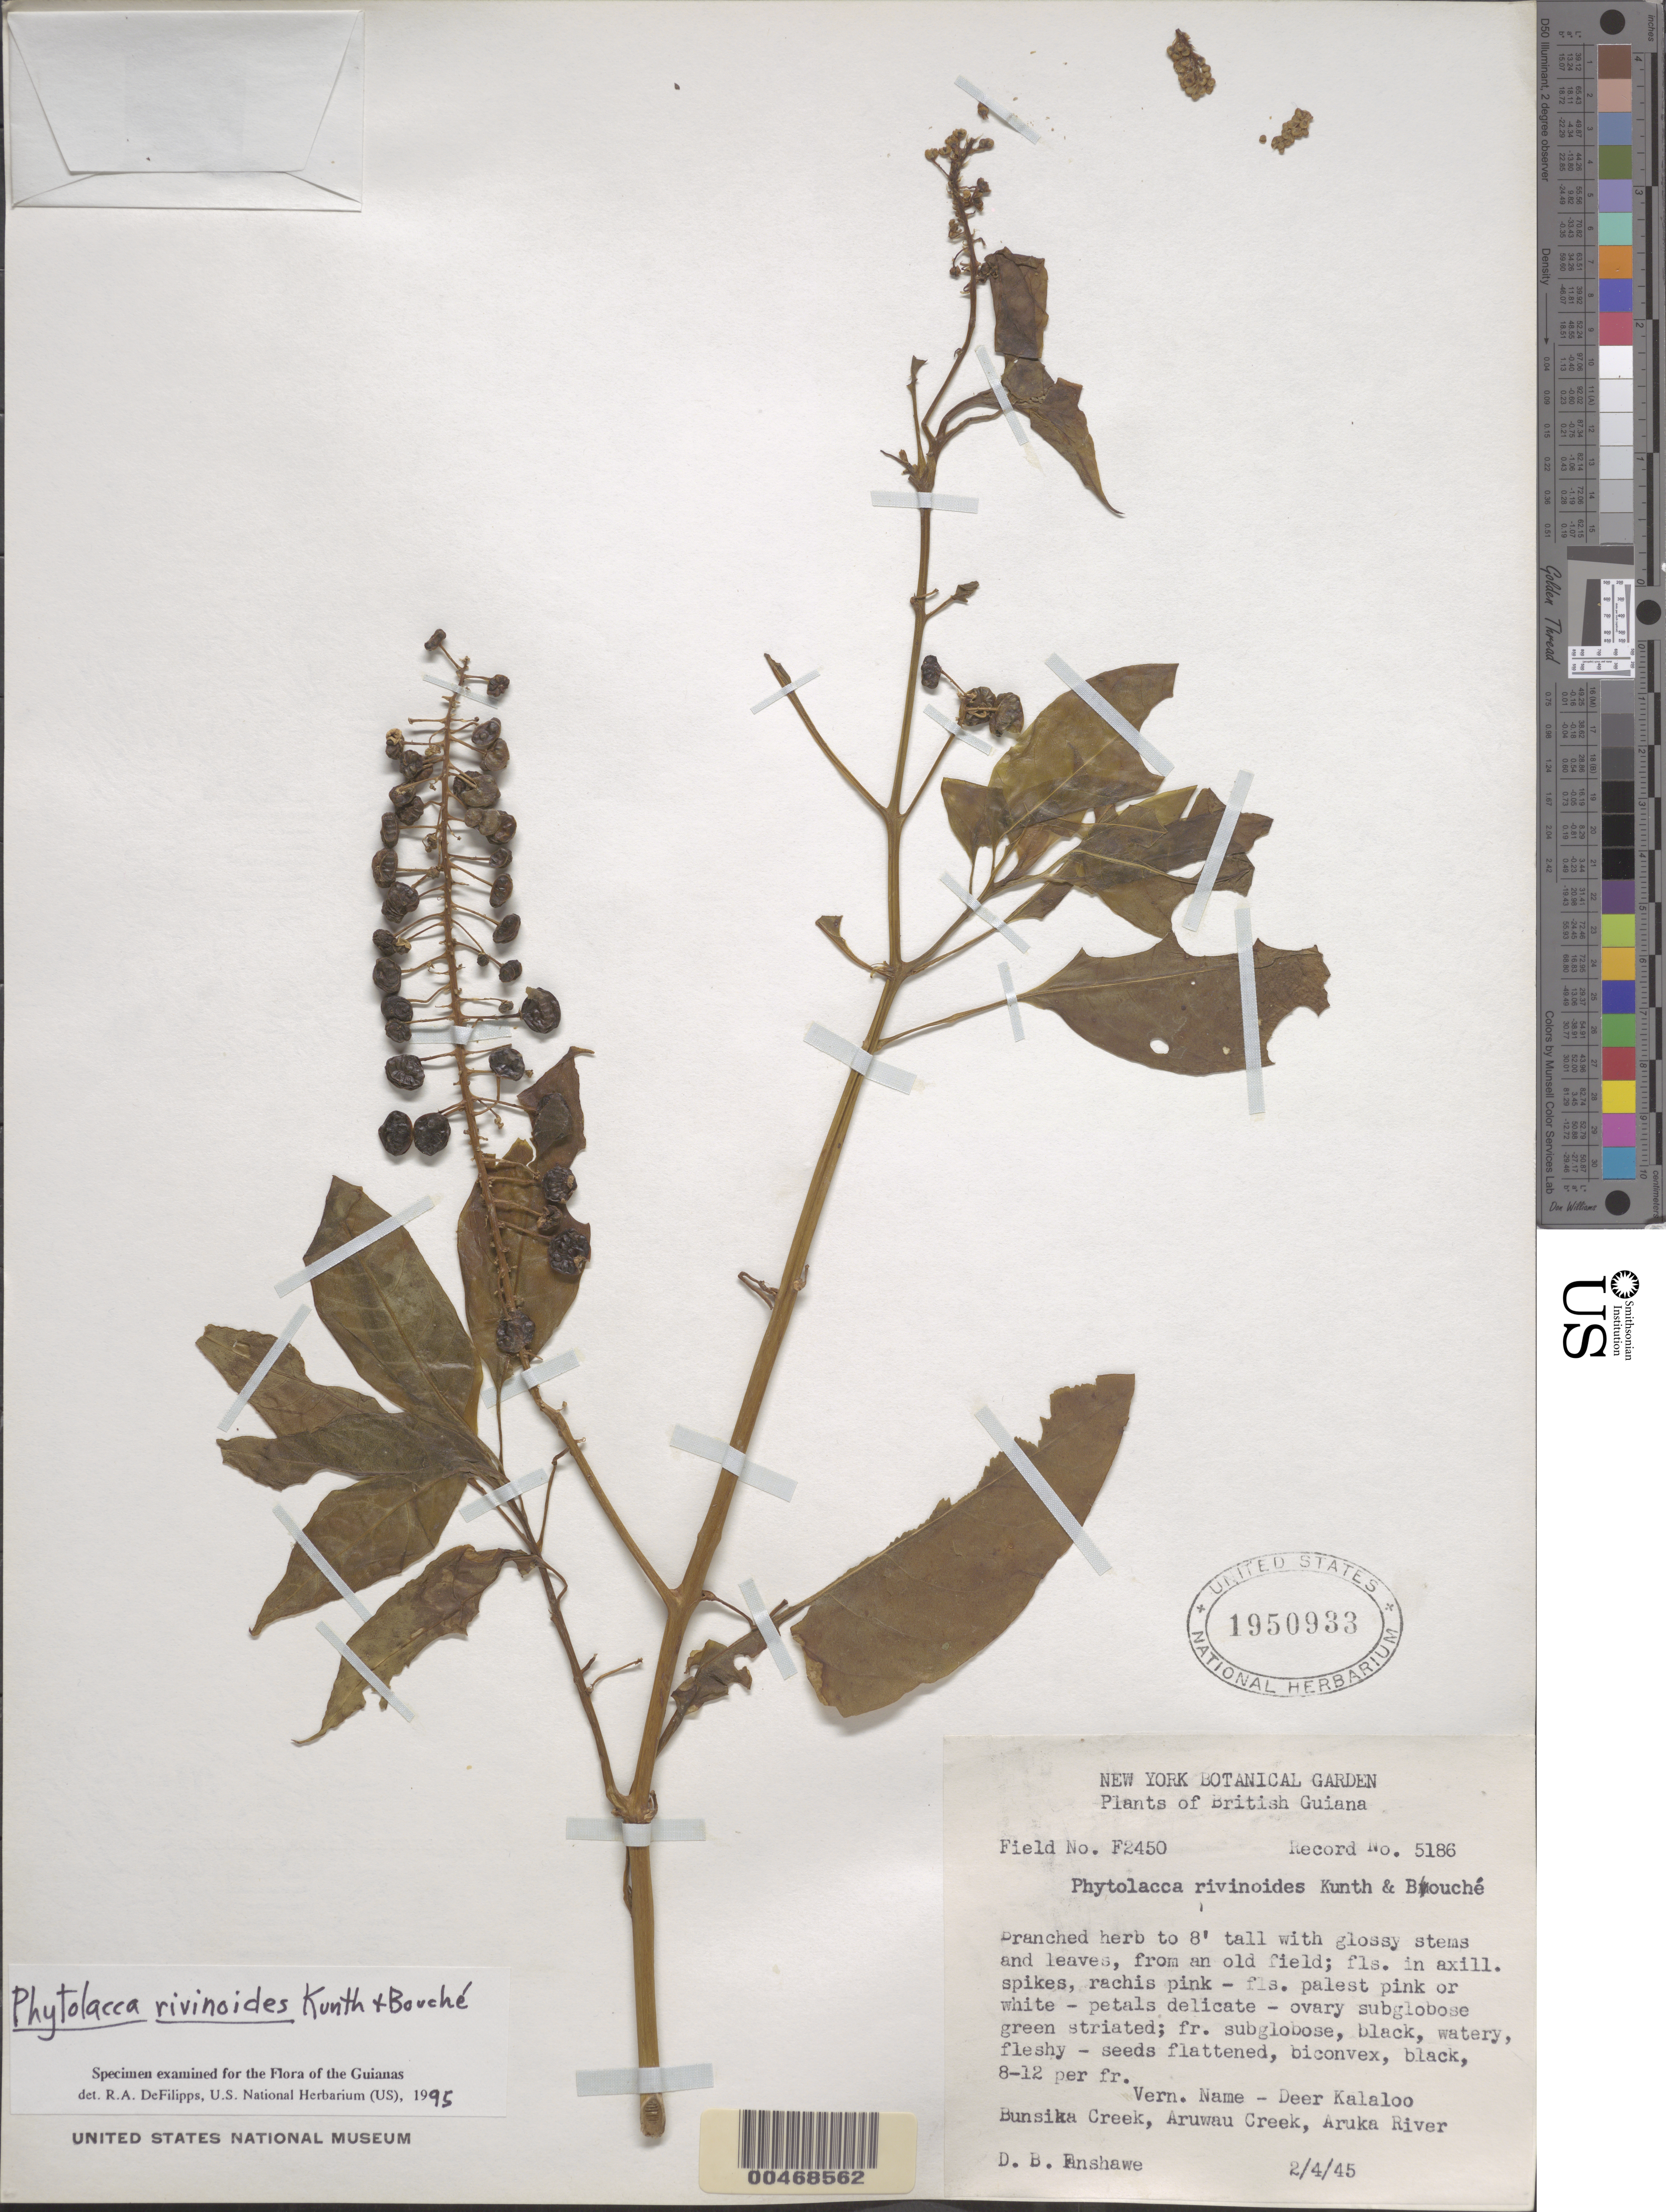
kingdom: Plantae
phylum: Tracheophyta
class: Magnoliopsida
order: Caryophyllales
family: Phytolaccaceae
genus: Phytolacca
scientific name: Phytolacca rivinoides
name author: Kunth & C.D. Bouché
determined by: DeFilipps, R. A.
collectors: D. B. Fanshawe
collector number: F 2450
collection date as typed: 04 Feb 1945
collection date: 1945-02-04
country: Guyana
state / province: Barima-Waini / U. Takutu-U. Essequibo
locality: Bunsika Creek, Aruwau Creek, Aruka River. [In former North West Region.]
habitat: Old field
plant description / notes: Common name: Deer kalaloo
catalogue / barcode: US 1950933